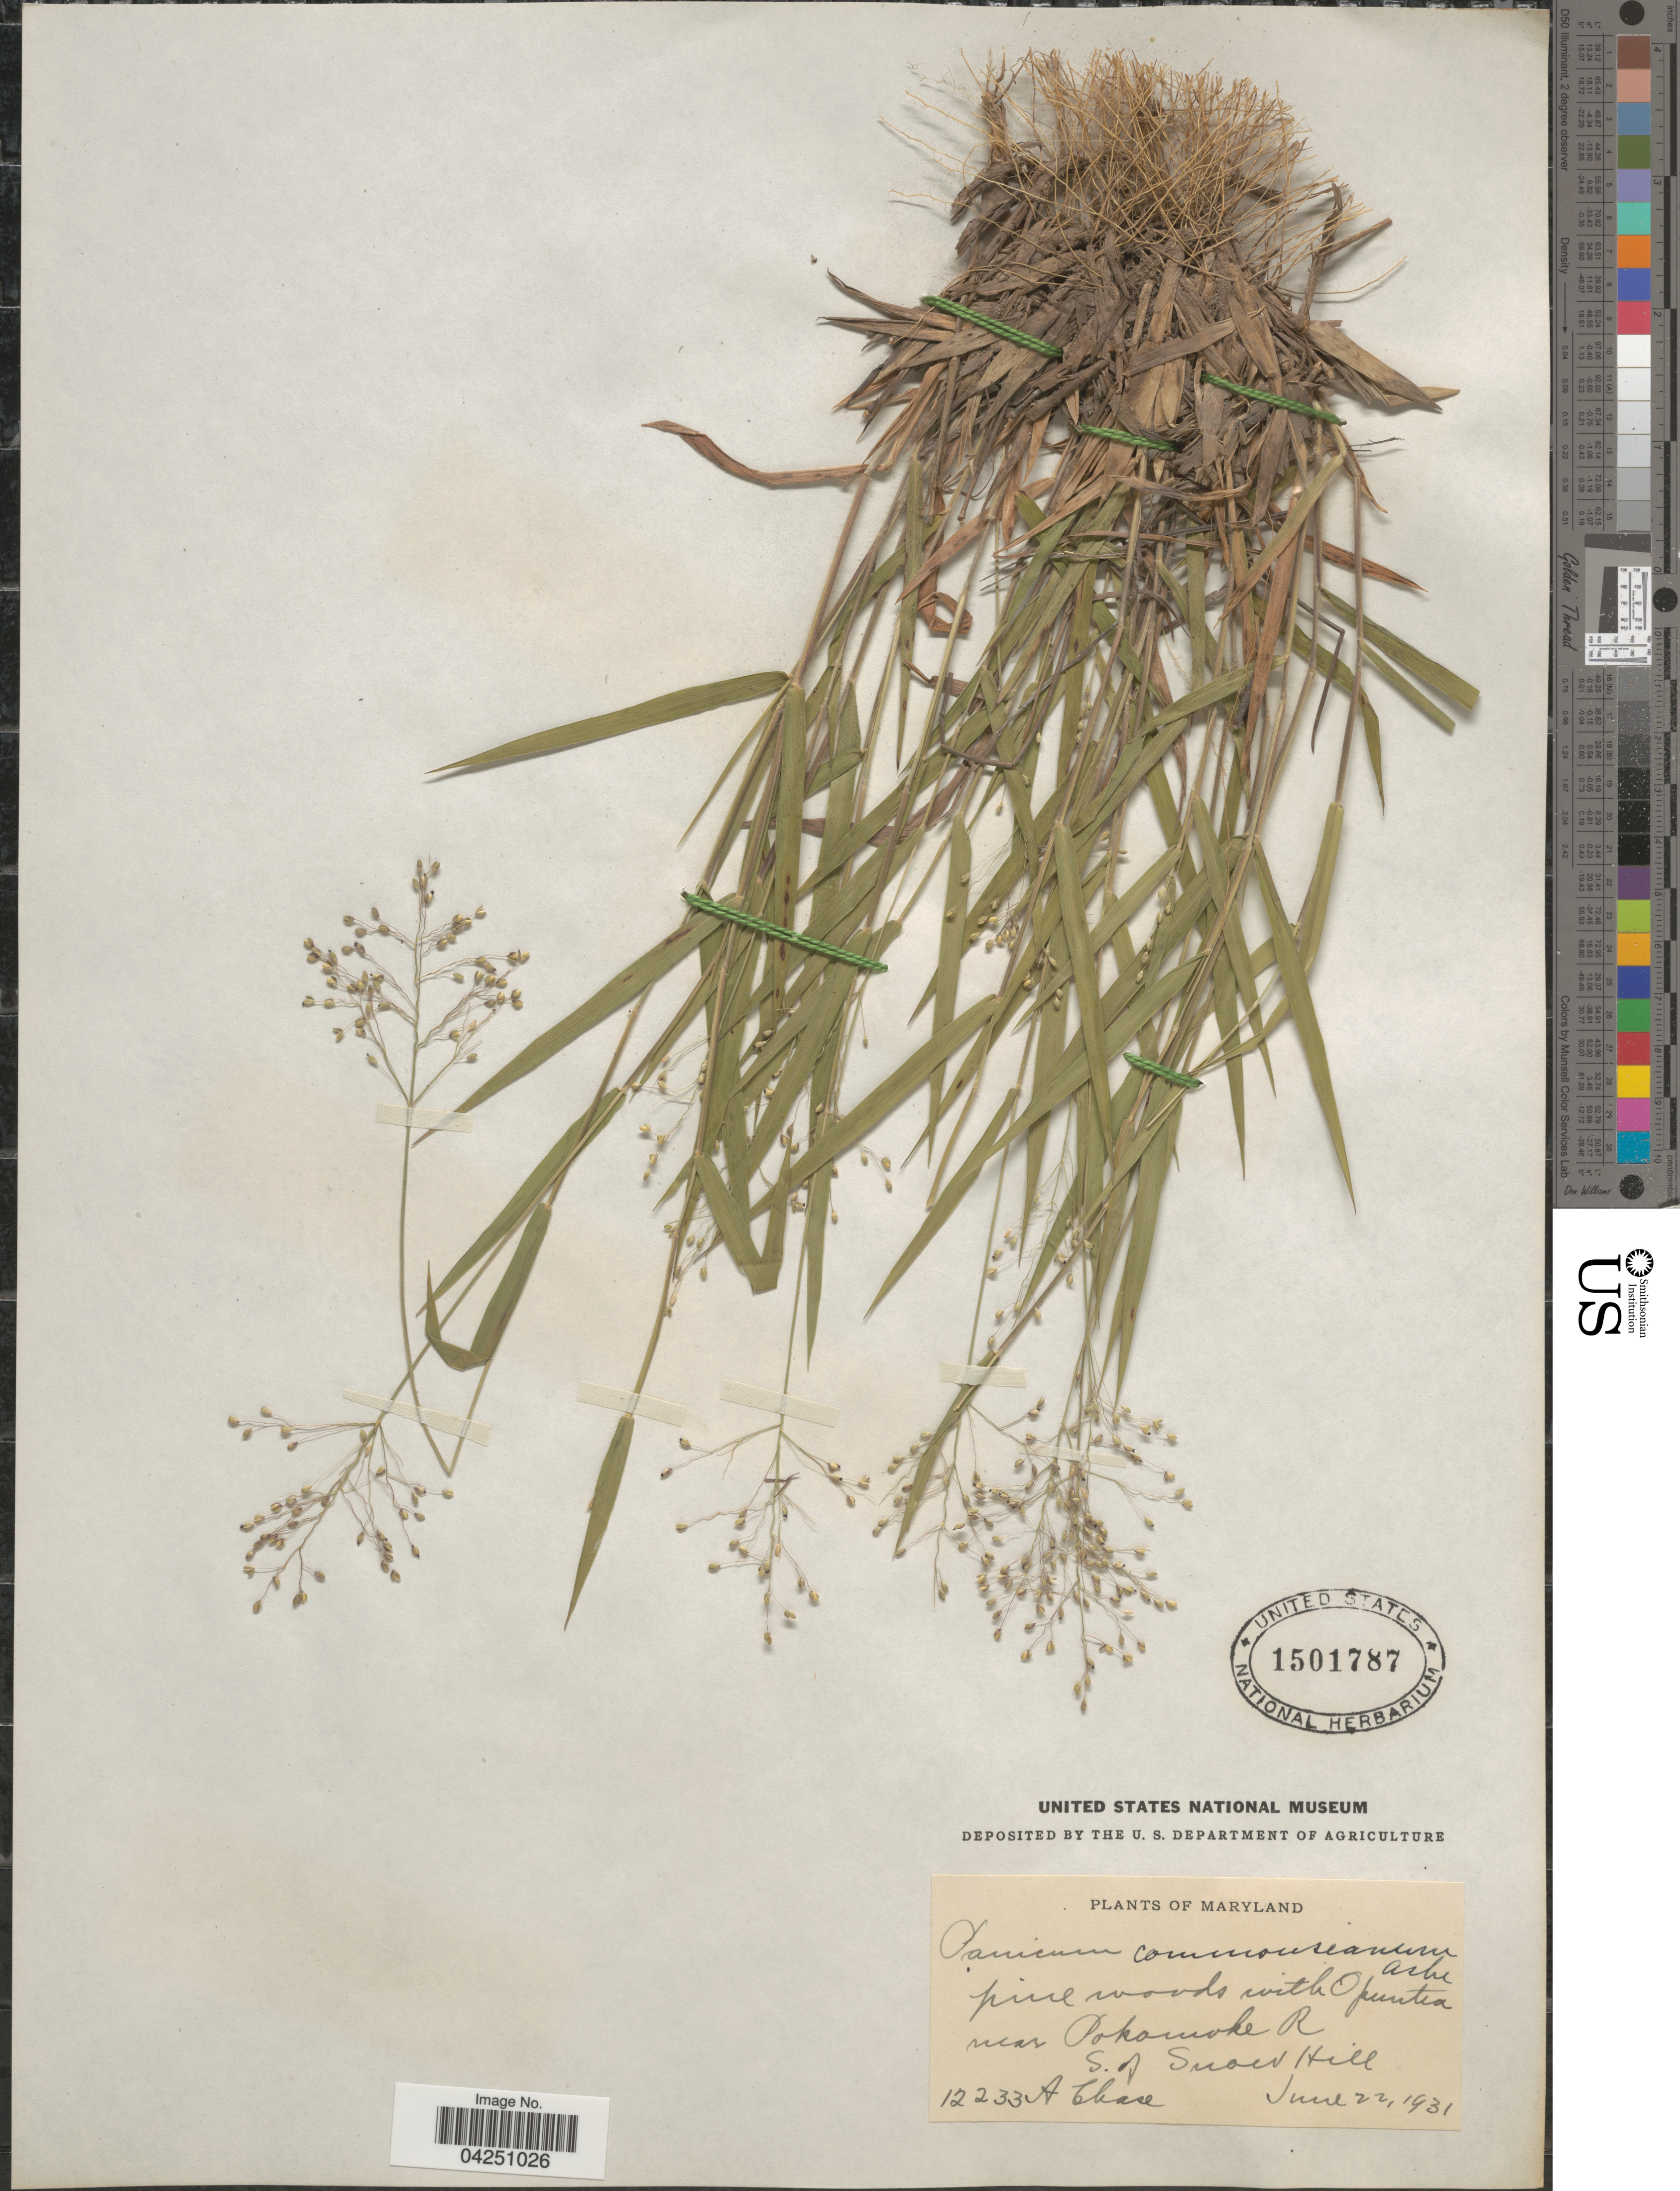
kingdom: Plantae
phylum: Tracheophyta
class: Liliopsida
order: Poales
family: Poaceae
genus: Dichanthelium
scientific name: Dichanthelium acuminatum var. acuminatum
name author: (Sw.) Gould & C.A. Clark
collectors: A. Chase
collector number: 12233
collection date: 1931-06-22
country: United States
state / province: Maryland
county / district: Worcester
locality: Near Pokomoke R. S. of Snow Hill.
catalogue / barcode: US 1501787